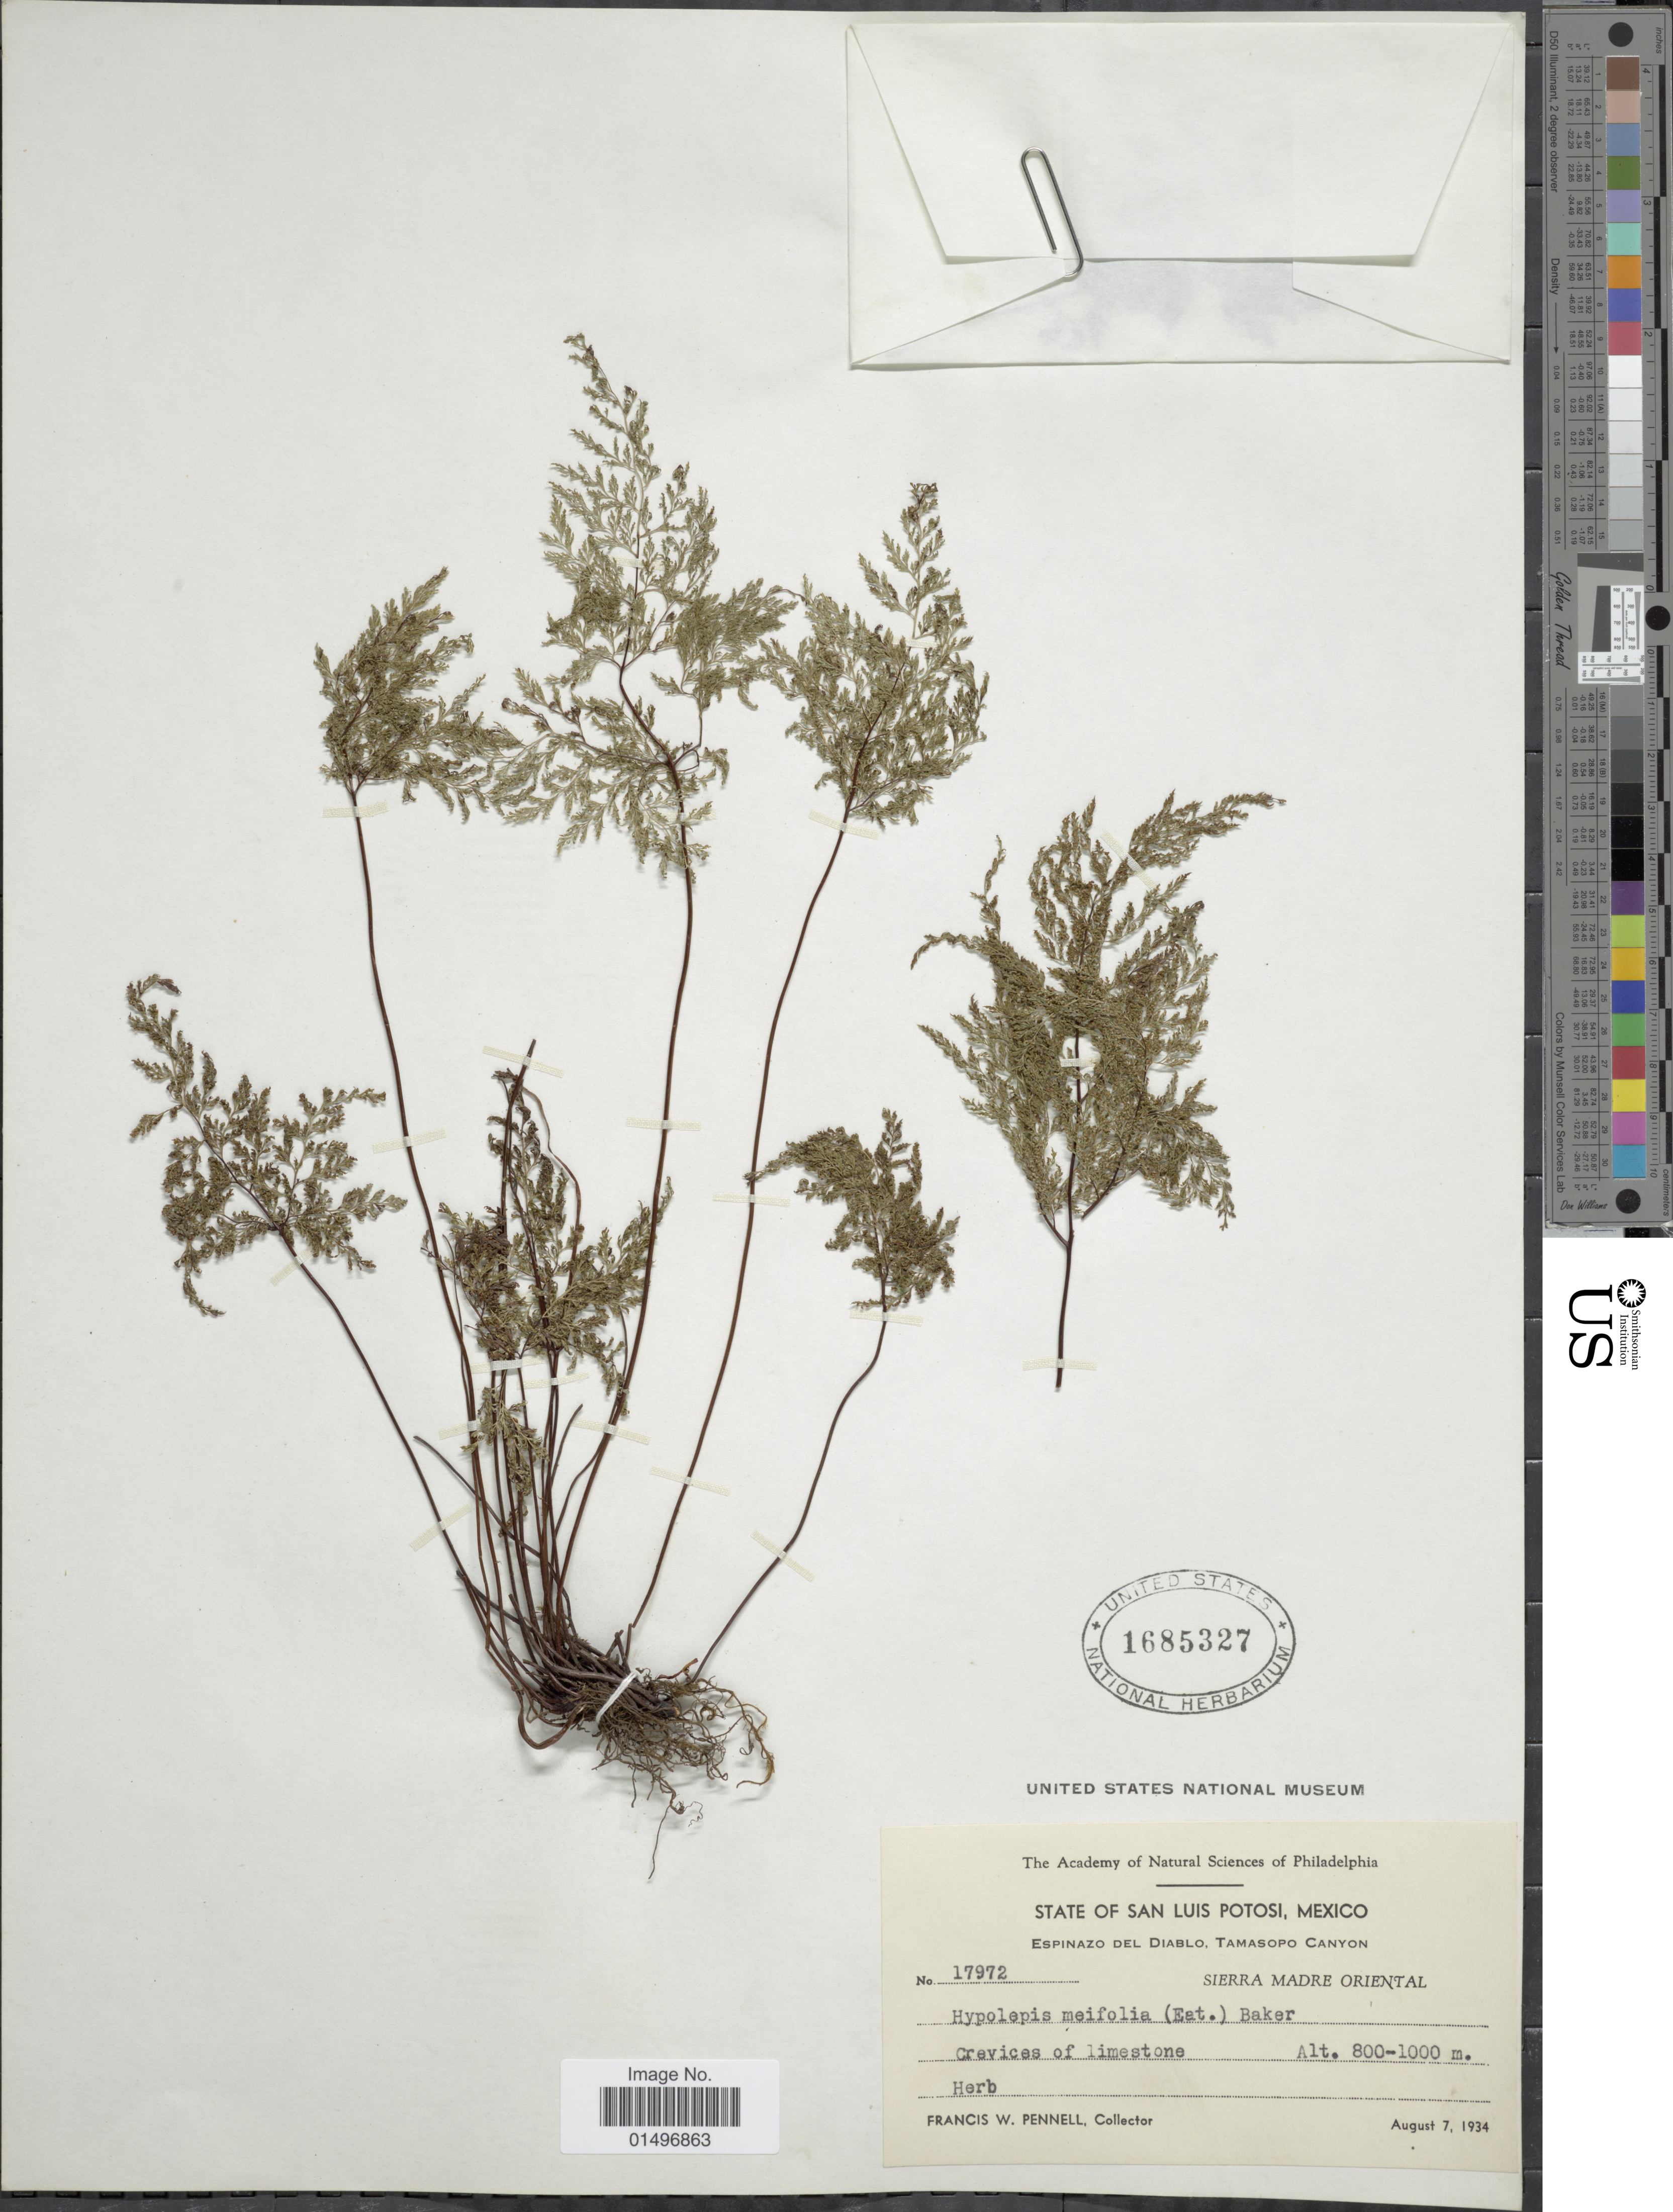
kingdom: Plantae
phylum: Tracheophyta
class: Polypodiopsida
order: Polypodiales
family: Pteridaceae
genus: Aspidotis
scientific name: Aspidotis meifolia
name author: (D.C. Eaton) Pic. Serm.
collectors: F. W. Pennell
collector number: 17972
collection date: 1934-08-07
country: Mexico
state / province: San Luis Potosí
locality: Mexico, Espinazo del Diablo, Tamasopa Canyon, Sierra Madre Oriental.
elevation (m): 800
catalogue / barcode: US 1685327